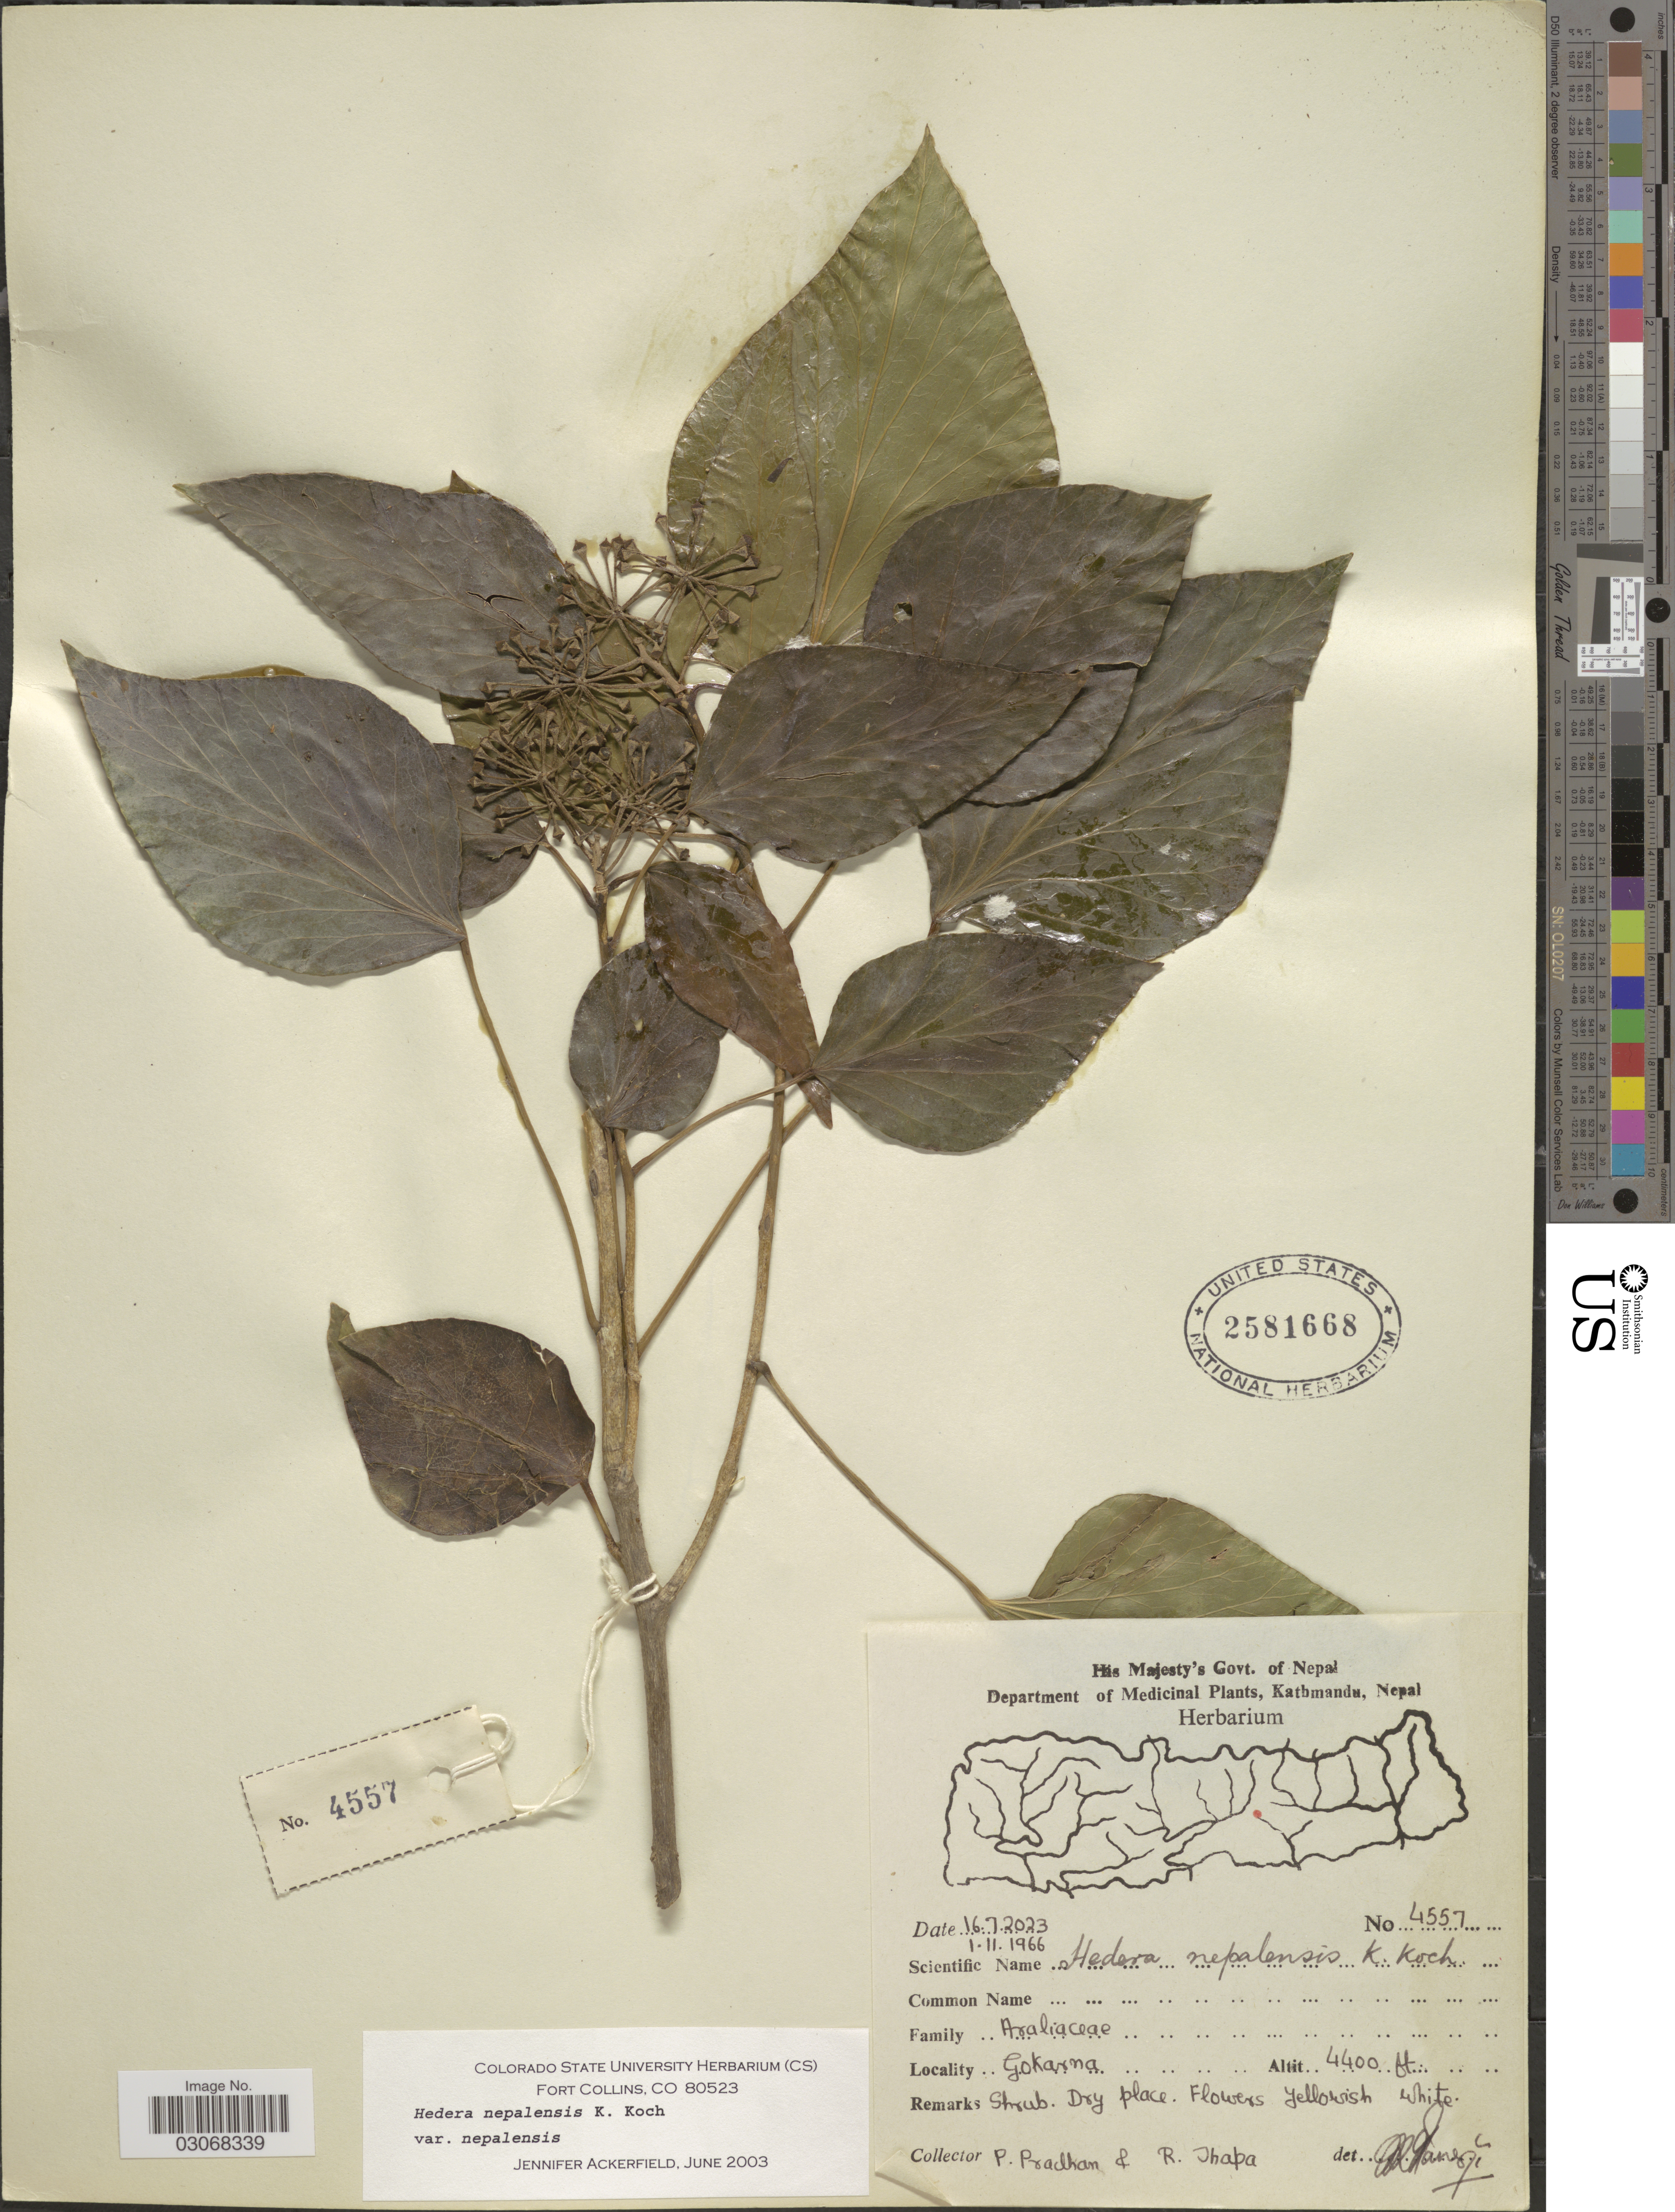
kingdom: Plantae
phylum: Tracheophyta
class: Magnoliopsida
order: Apiales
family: Araliaceae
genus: Hedera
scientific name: Hedera nepalensis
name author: K. Koch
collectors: P. Pradhan & R. Thapa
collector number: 4557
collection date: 1966-11-01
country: Nepal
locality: Gokarna.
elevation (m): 1341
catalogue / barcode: US 2581668